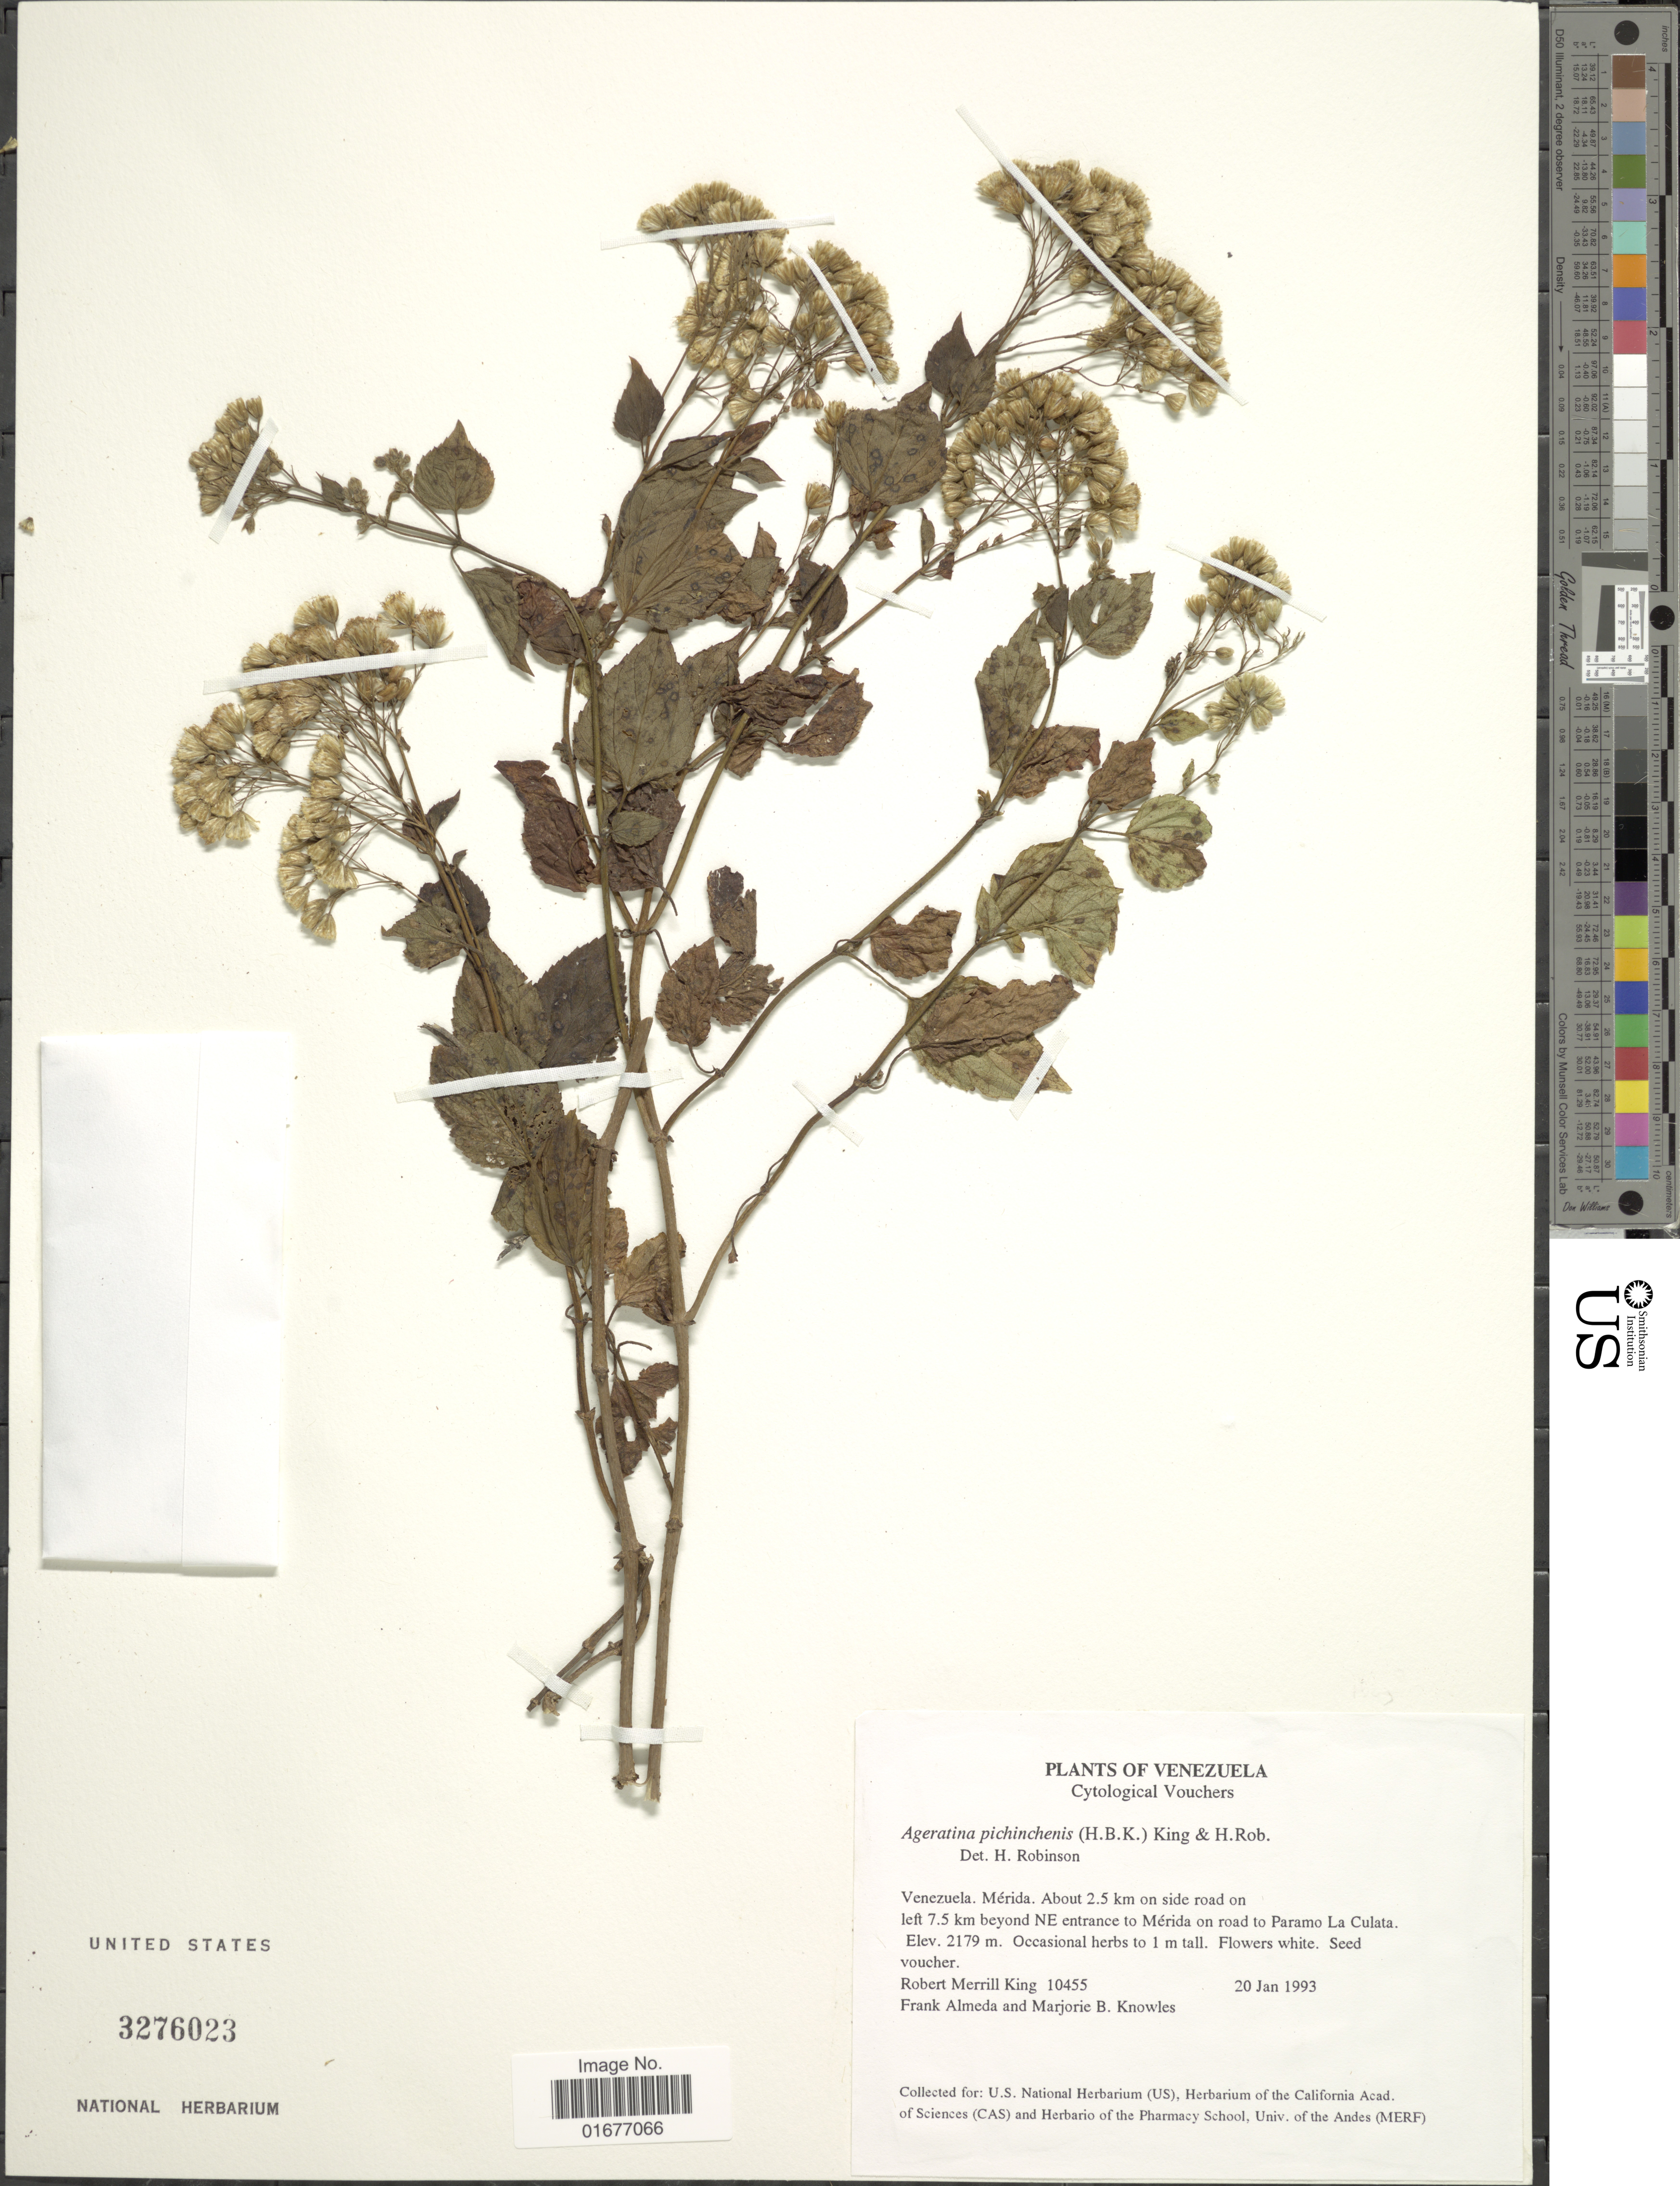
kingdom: Plantae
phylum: Tracheophyta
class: Magnoliopsida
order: Asterales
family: Asteraceae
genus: Ageratina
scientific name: Ageratina pichinchensis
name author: (Kunth) R.M. King & H. Rob.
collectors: R. M. King, F. Almeda & M. B. Knowles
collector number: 10455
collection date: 1993-01-20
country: Venezuela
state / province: Mérida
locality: About 2.5 km on side road on left 7.5 km beyond NE entrance to Merida on road to Paramo La Culata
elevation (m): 2179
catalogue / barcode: US 3276023